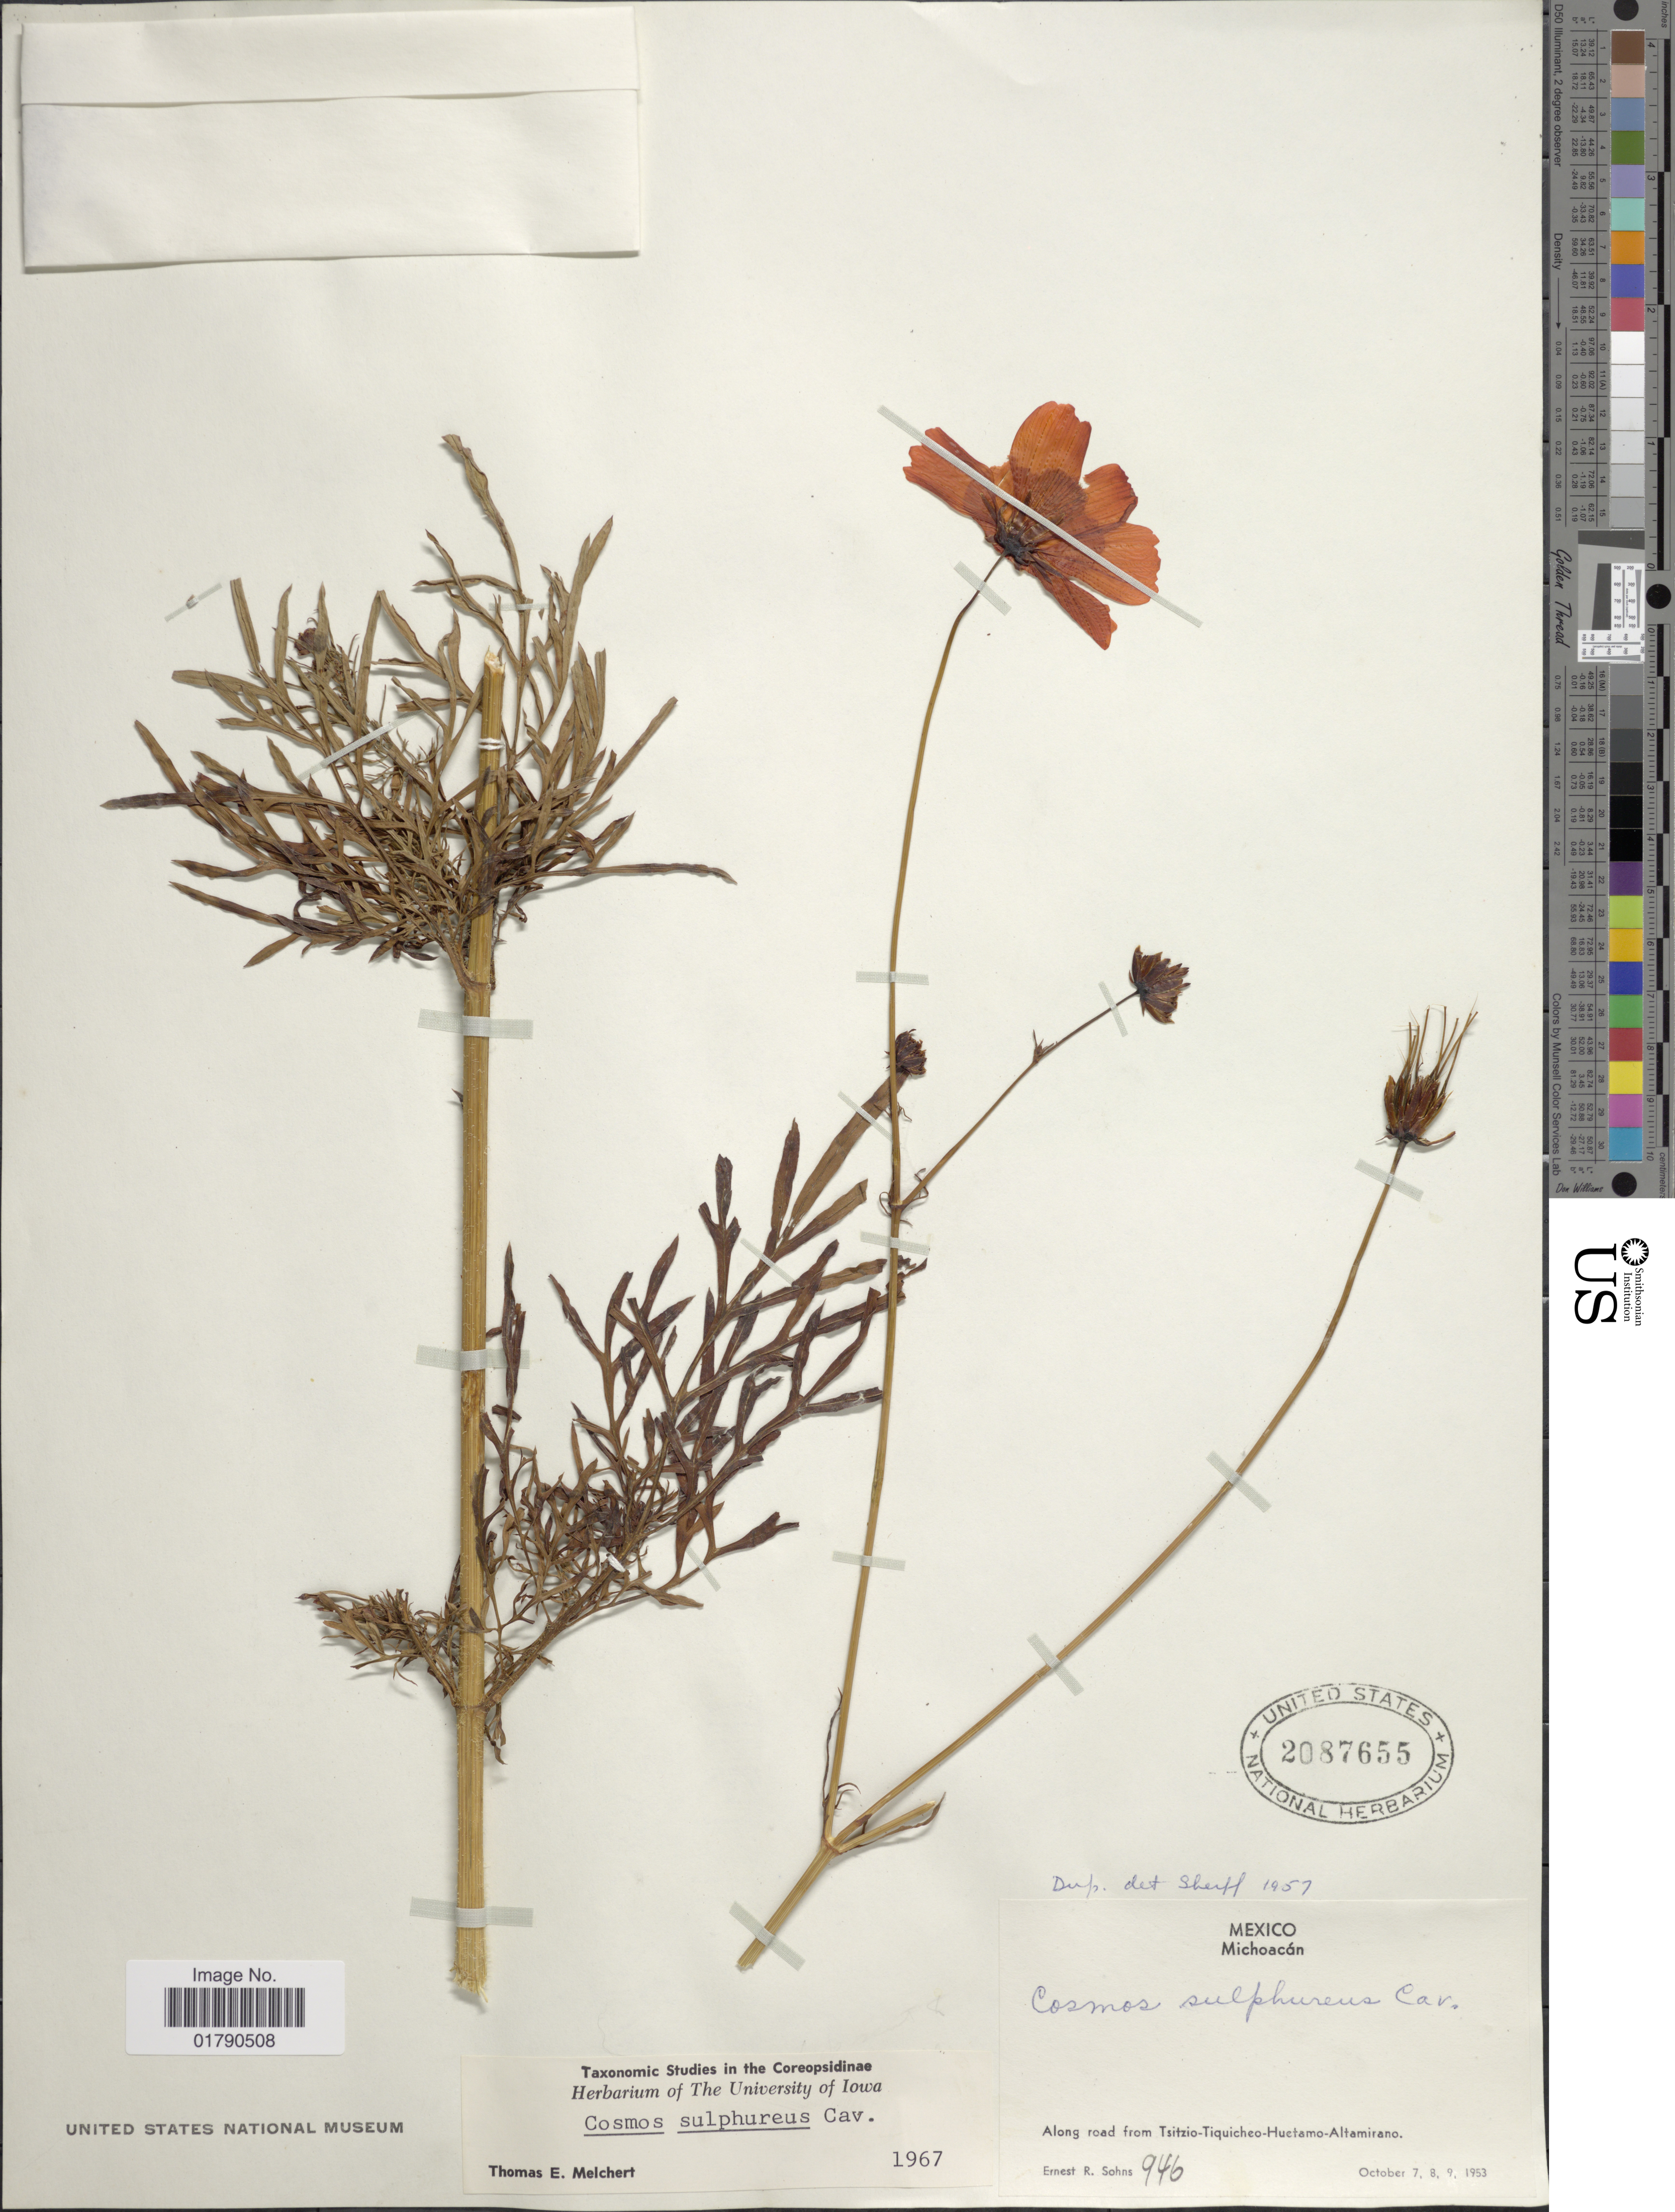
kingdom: Plantae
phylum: Tracheophyta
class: Magnoliopsida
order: Asterales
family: Asteraceae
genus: Cosmos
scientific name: Cosmos sulphureus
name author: Cav.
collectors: E. R. Sohns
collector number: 946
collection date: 1953-10-07/1953-10-09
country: Mexico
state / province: Michoacán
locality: Along road from Tsitzio-Tiquicheo-Huetamo-Altamirano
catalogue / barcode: US 2087655